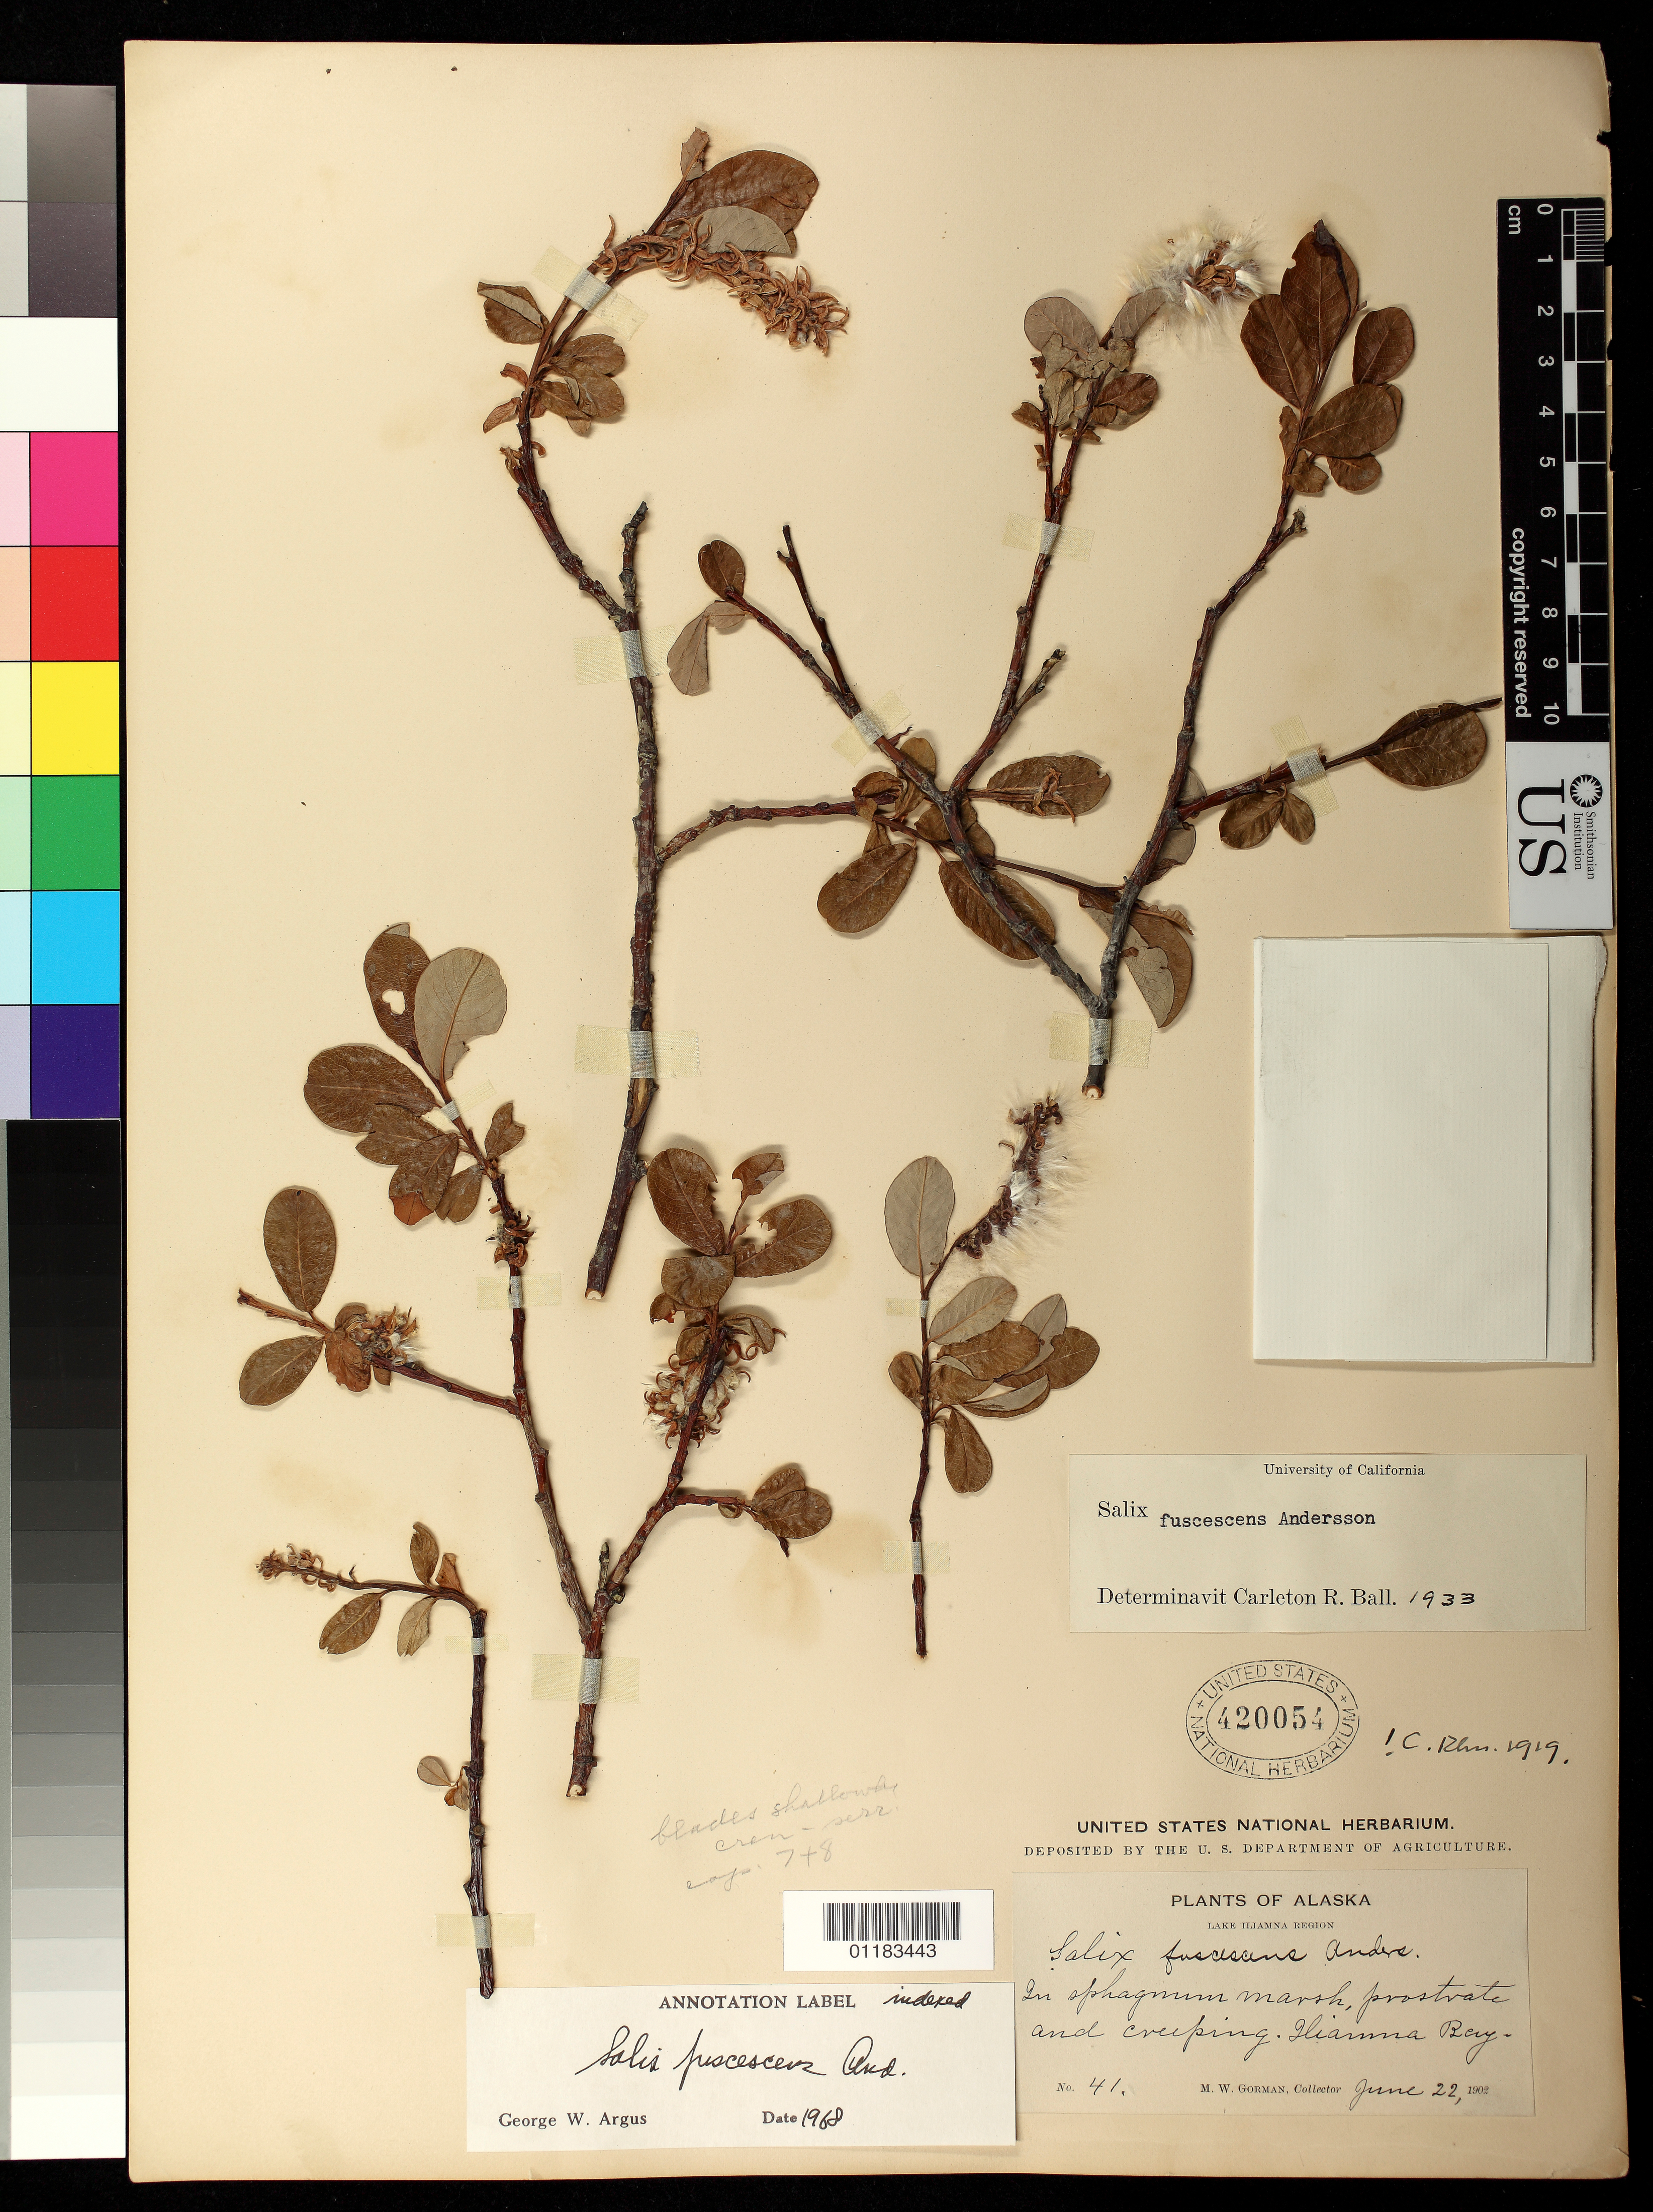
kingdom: Plantae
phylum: Tracheophyta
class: Magnoliopsida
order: Malpighiales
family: Salicaceae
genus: Salix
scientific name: Salix fuscescens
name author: Andersson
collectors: M. W. Gorman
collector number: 41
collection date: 1902-06-22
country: United States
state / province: Alaska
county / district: Lake and Peninsula Borough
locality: In sphagmun marsh, prostrate and creeping.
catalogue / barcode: US 420054